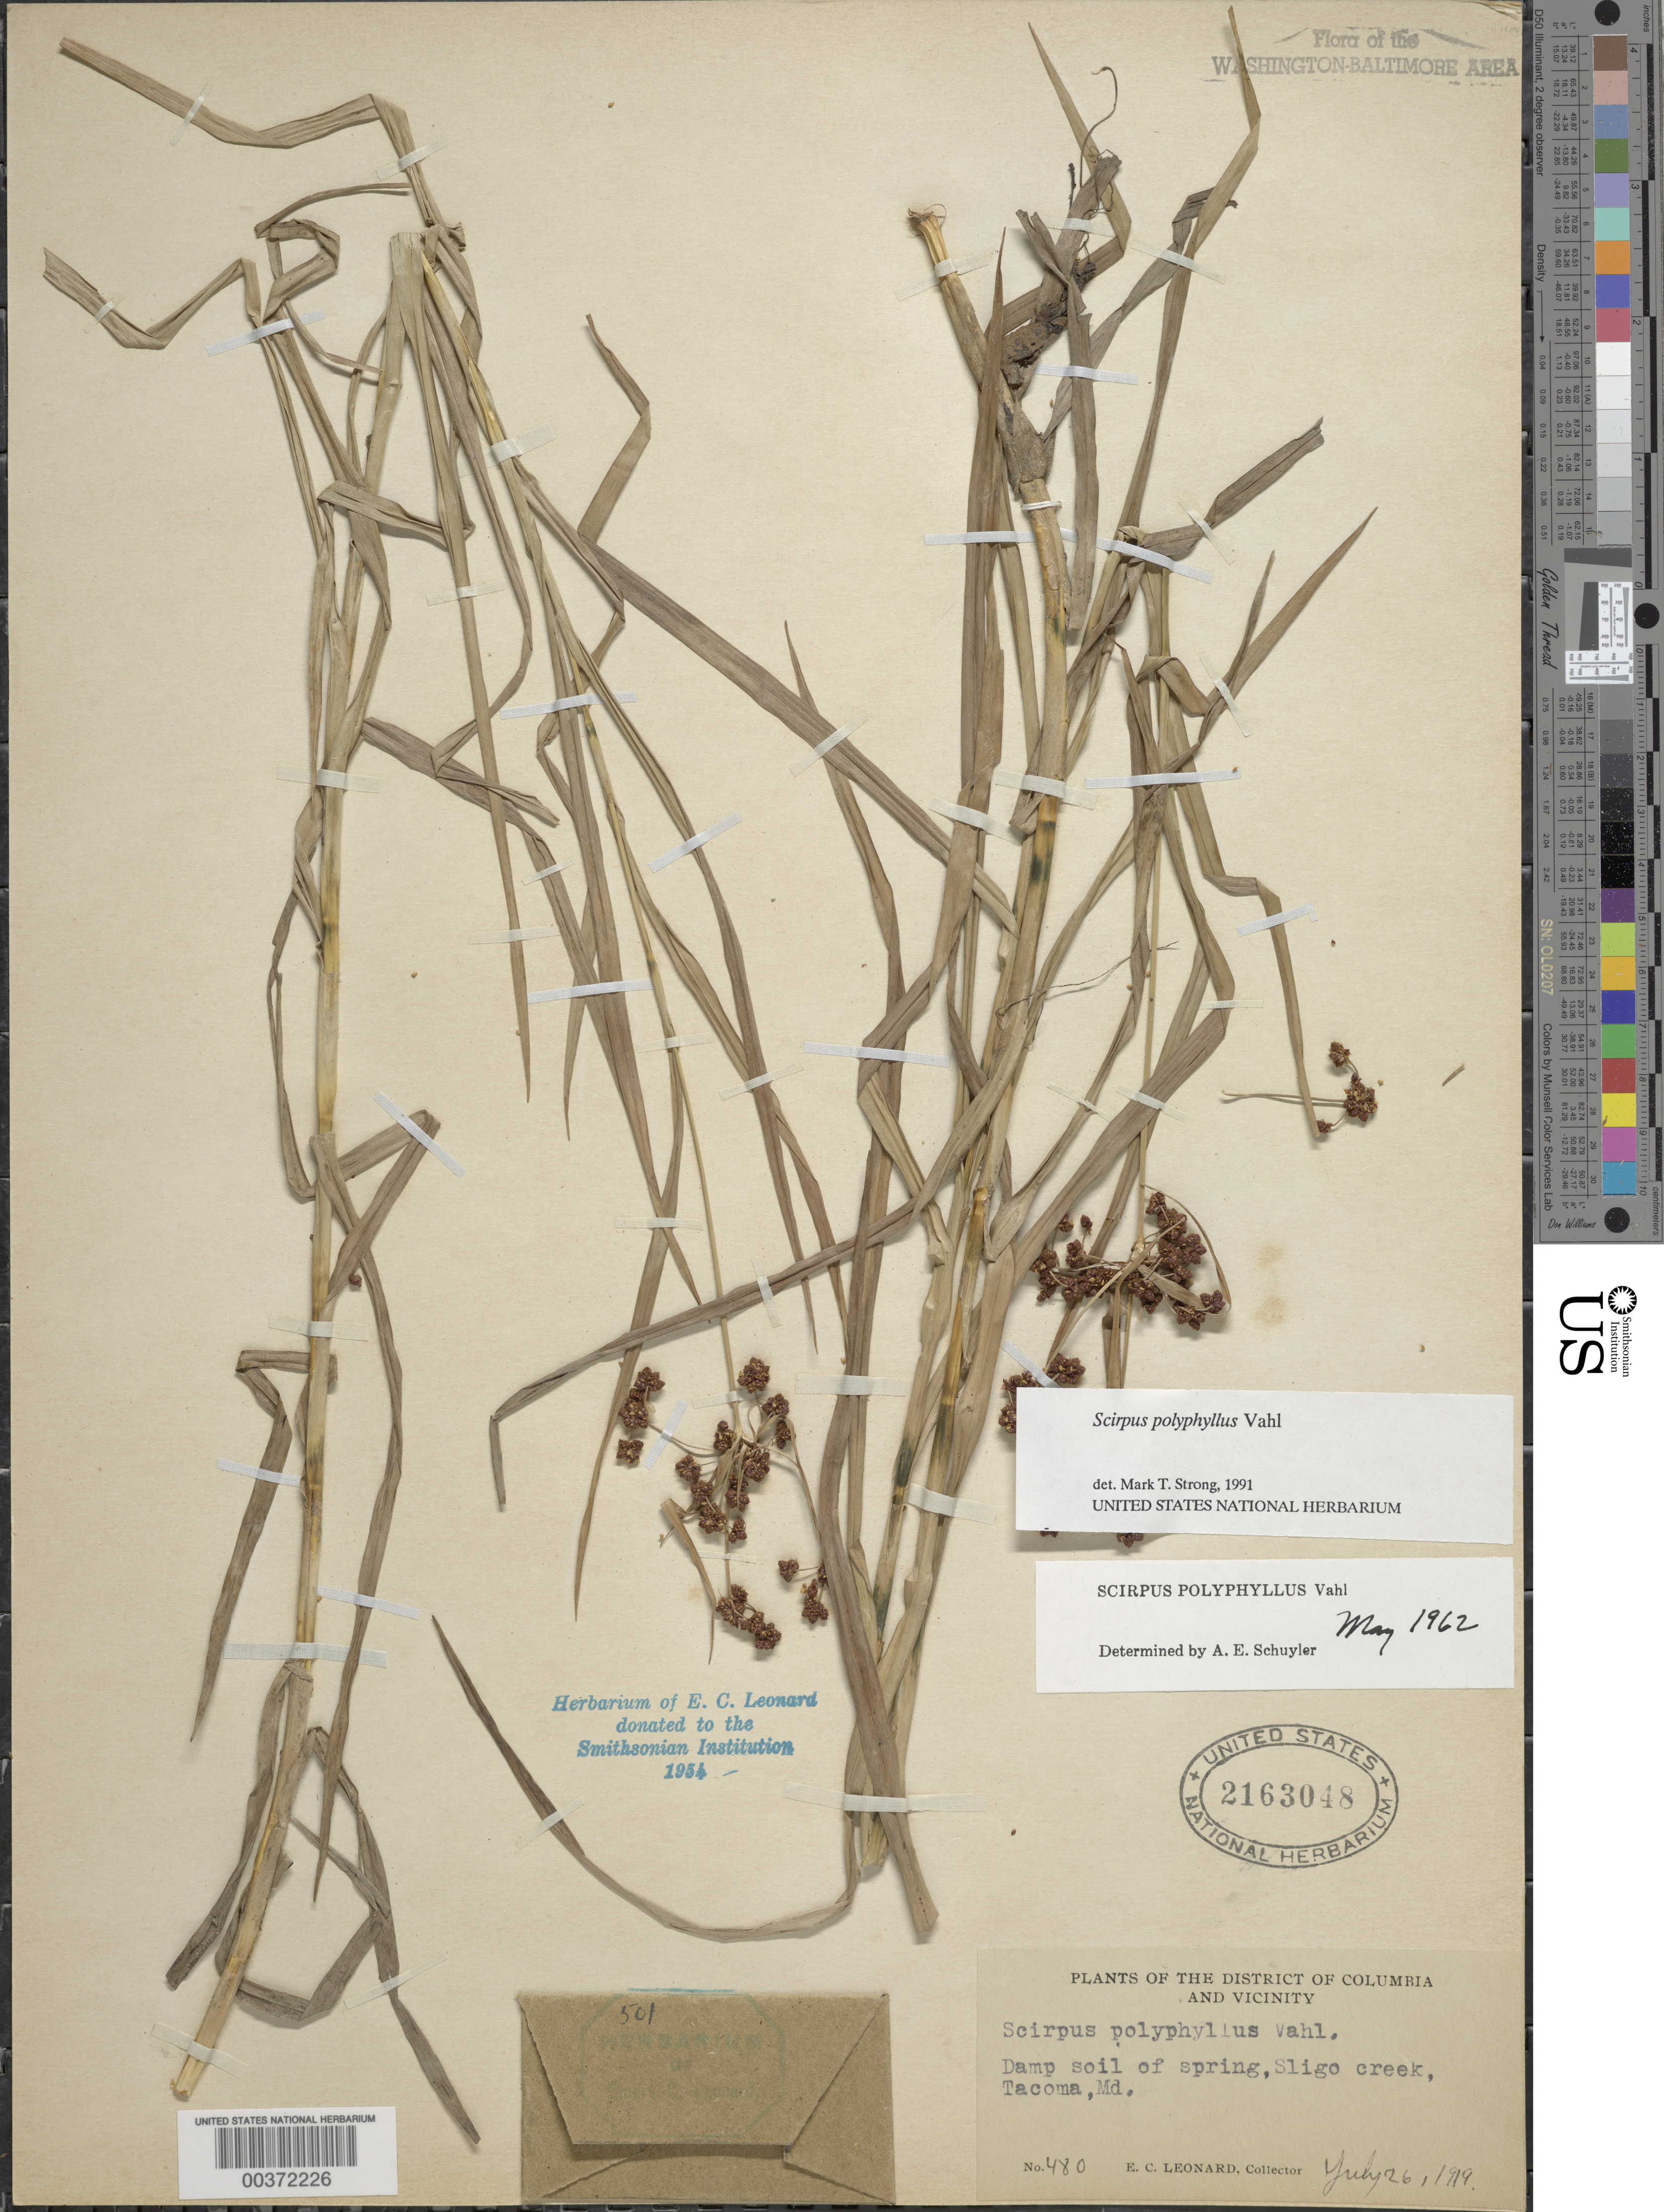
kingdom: Plantae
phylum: Tracheophyta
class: Liliopsida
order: Poales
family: Cyperaceae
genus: Scirpus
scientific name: Scirpus polyphyllus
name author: Vahl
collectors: E. C. Leonard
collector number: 480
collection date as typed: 26 Jul 1919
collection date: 1919-07-26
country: United States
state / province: Maryland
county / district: Montgomery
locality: Sligo Creek, Takoma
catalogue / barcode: US 2163048